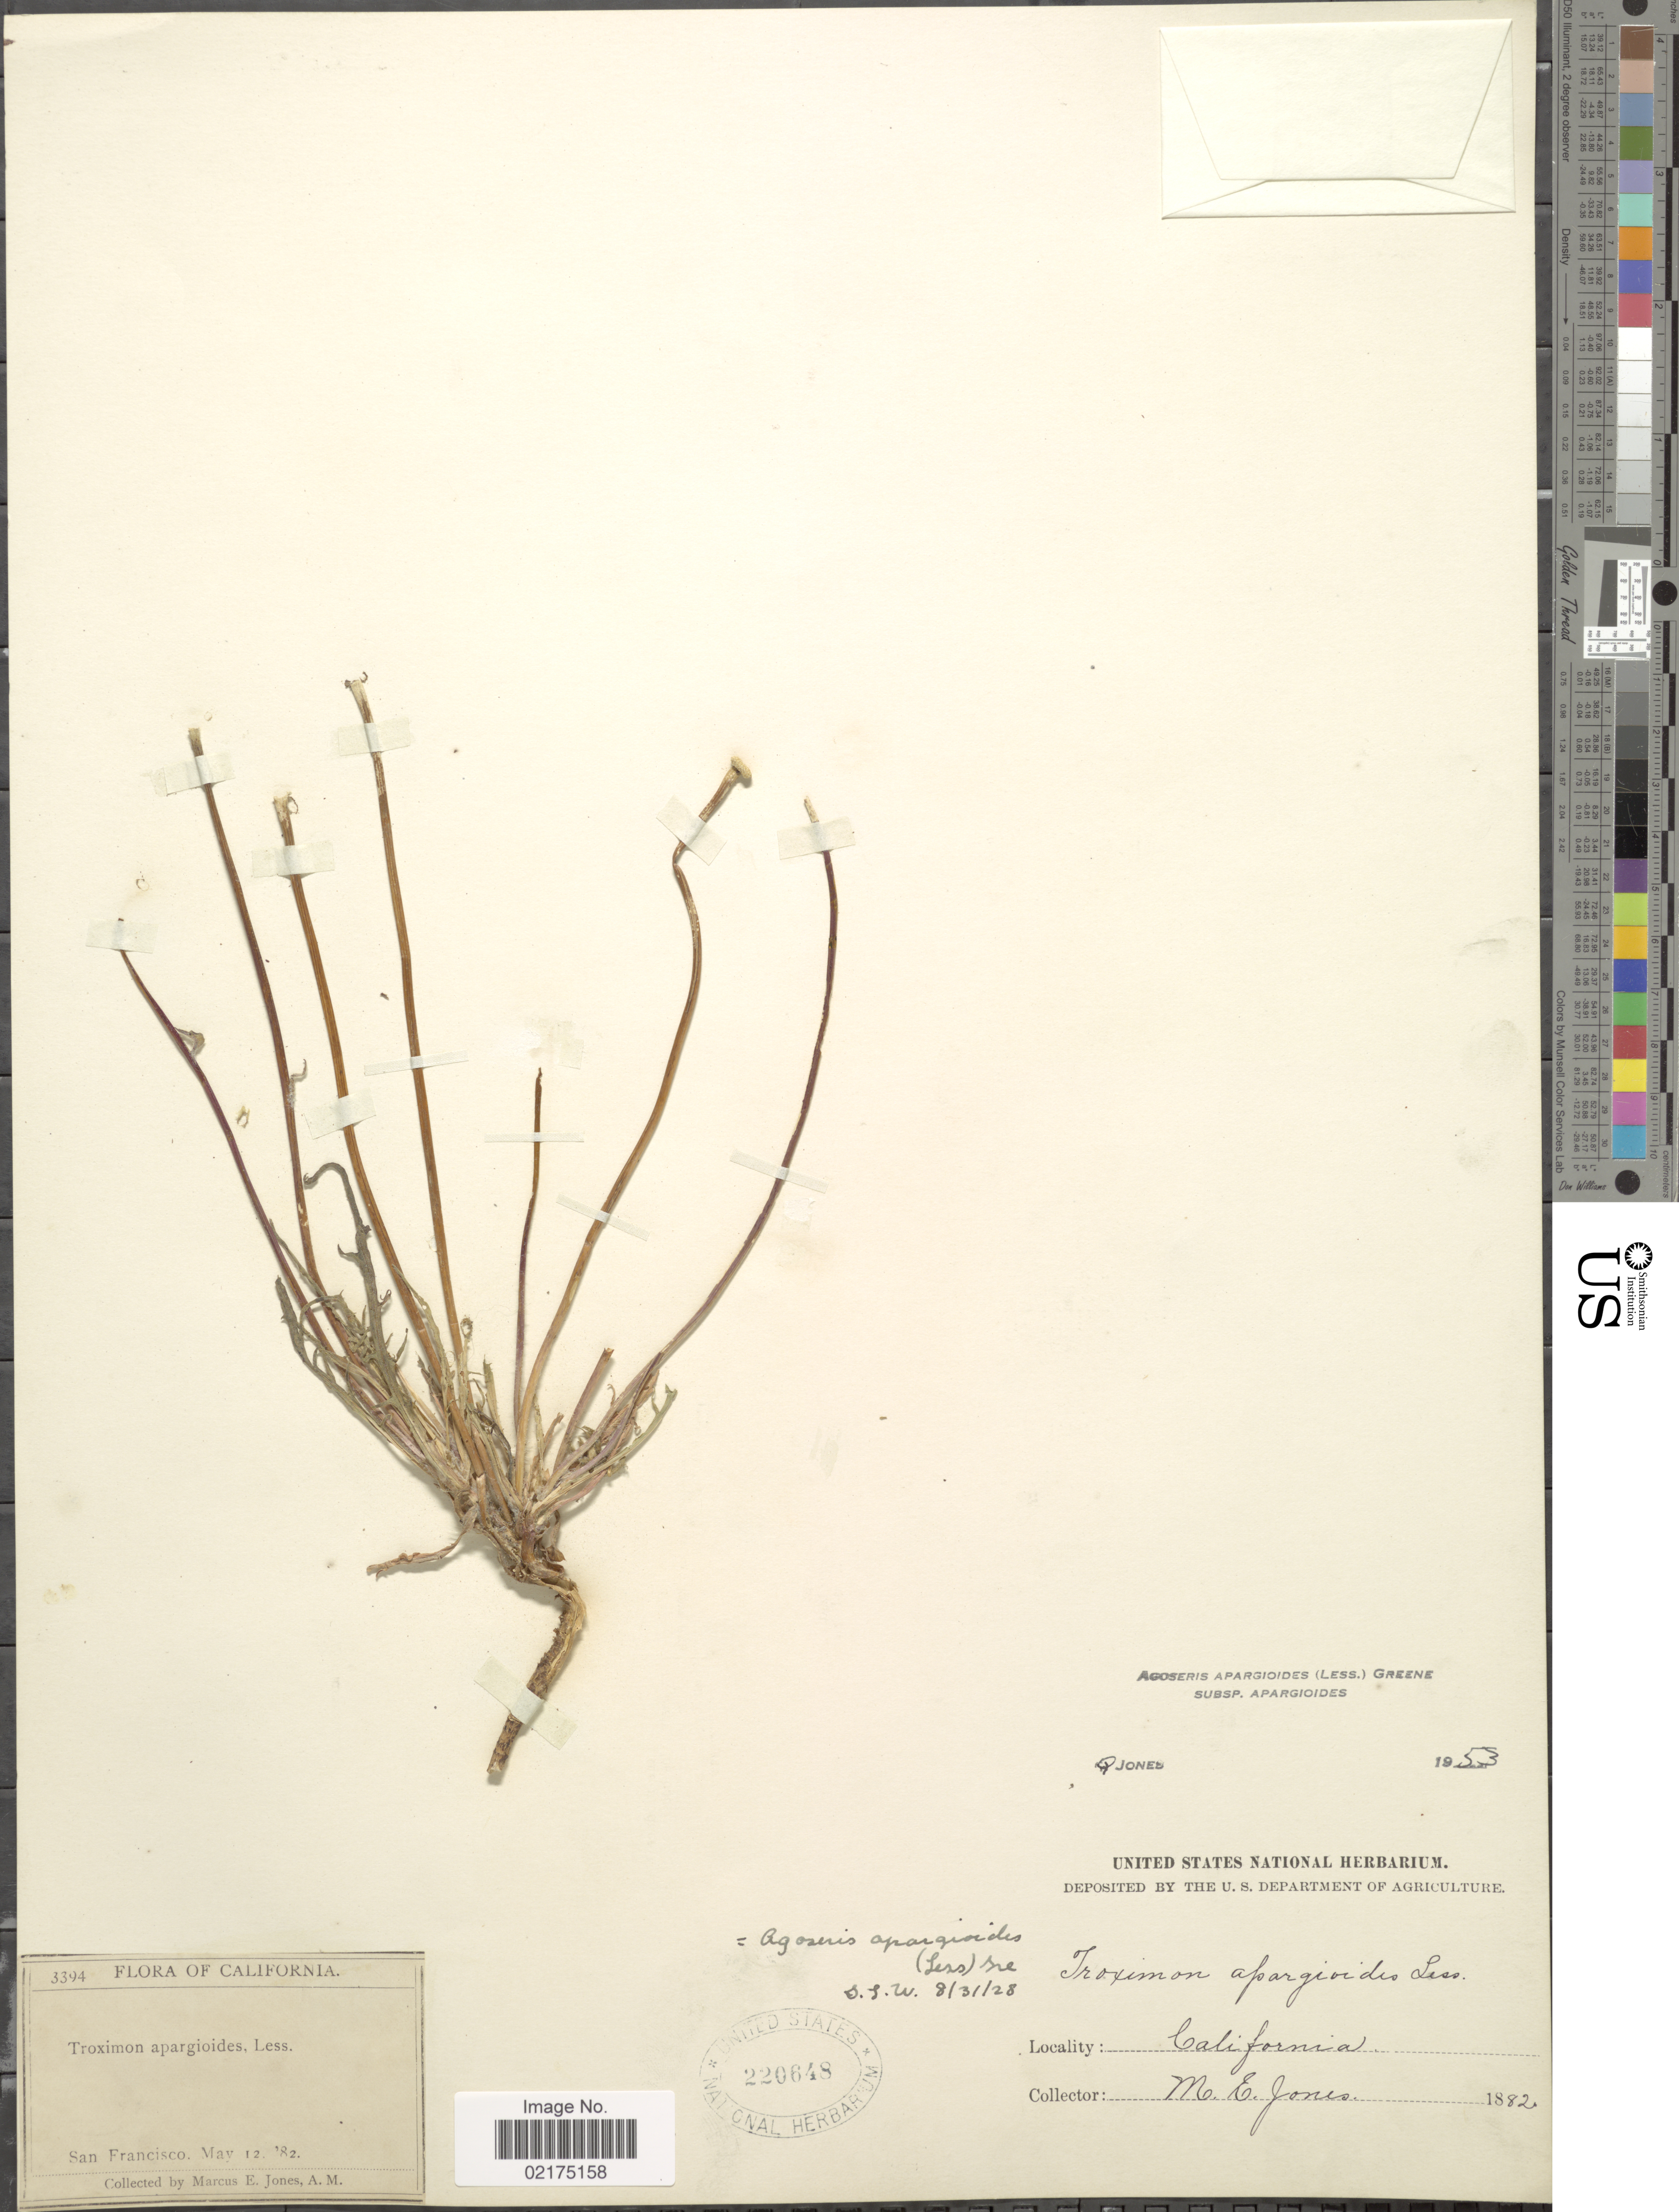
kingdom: Plantae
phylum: Tracheophyta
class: Magnoliopsida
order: Asterales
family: Asteraceae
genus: Agoseris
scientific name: Agoseris apargioides subsp. apargioides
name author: (Less.) Greene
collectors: M. E. Jones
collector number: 3394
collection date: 1892-05-12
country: United States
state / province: California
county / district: San Francisco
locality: San Francisco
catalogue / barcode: US 220648